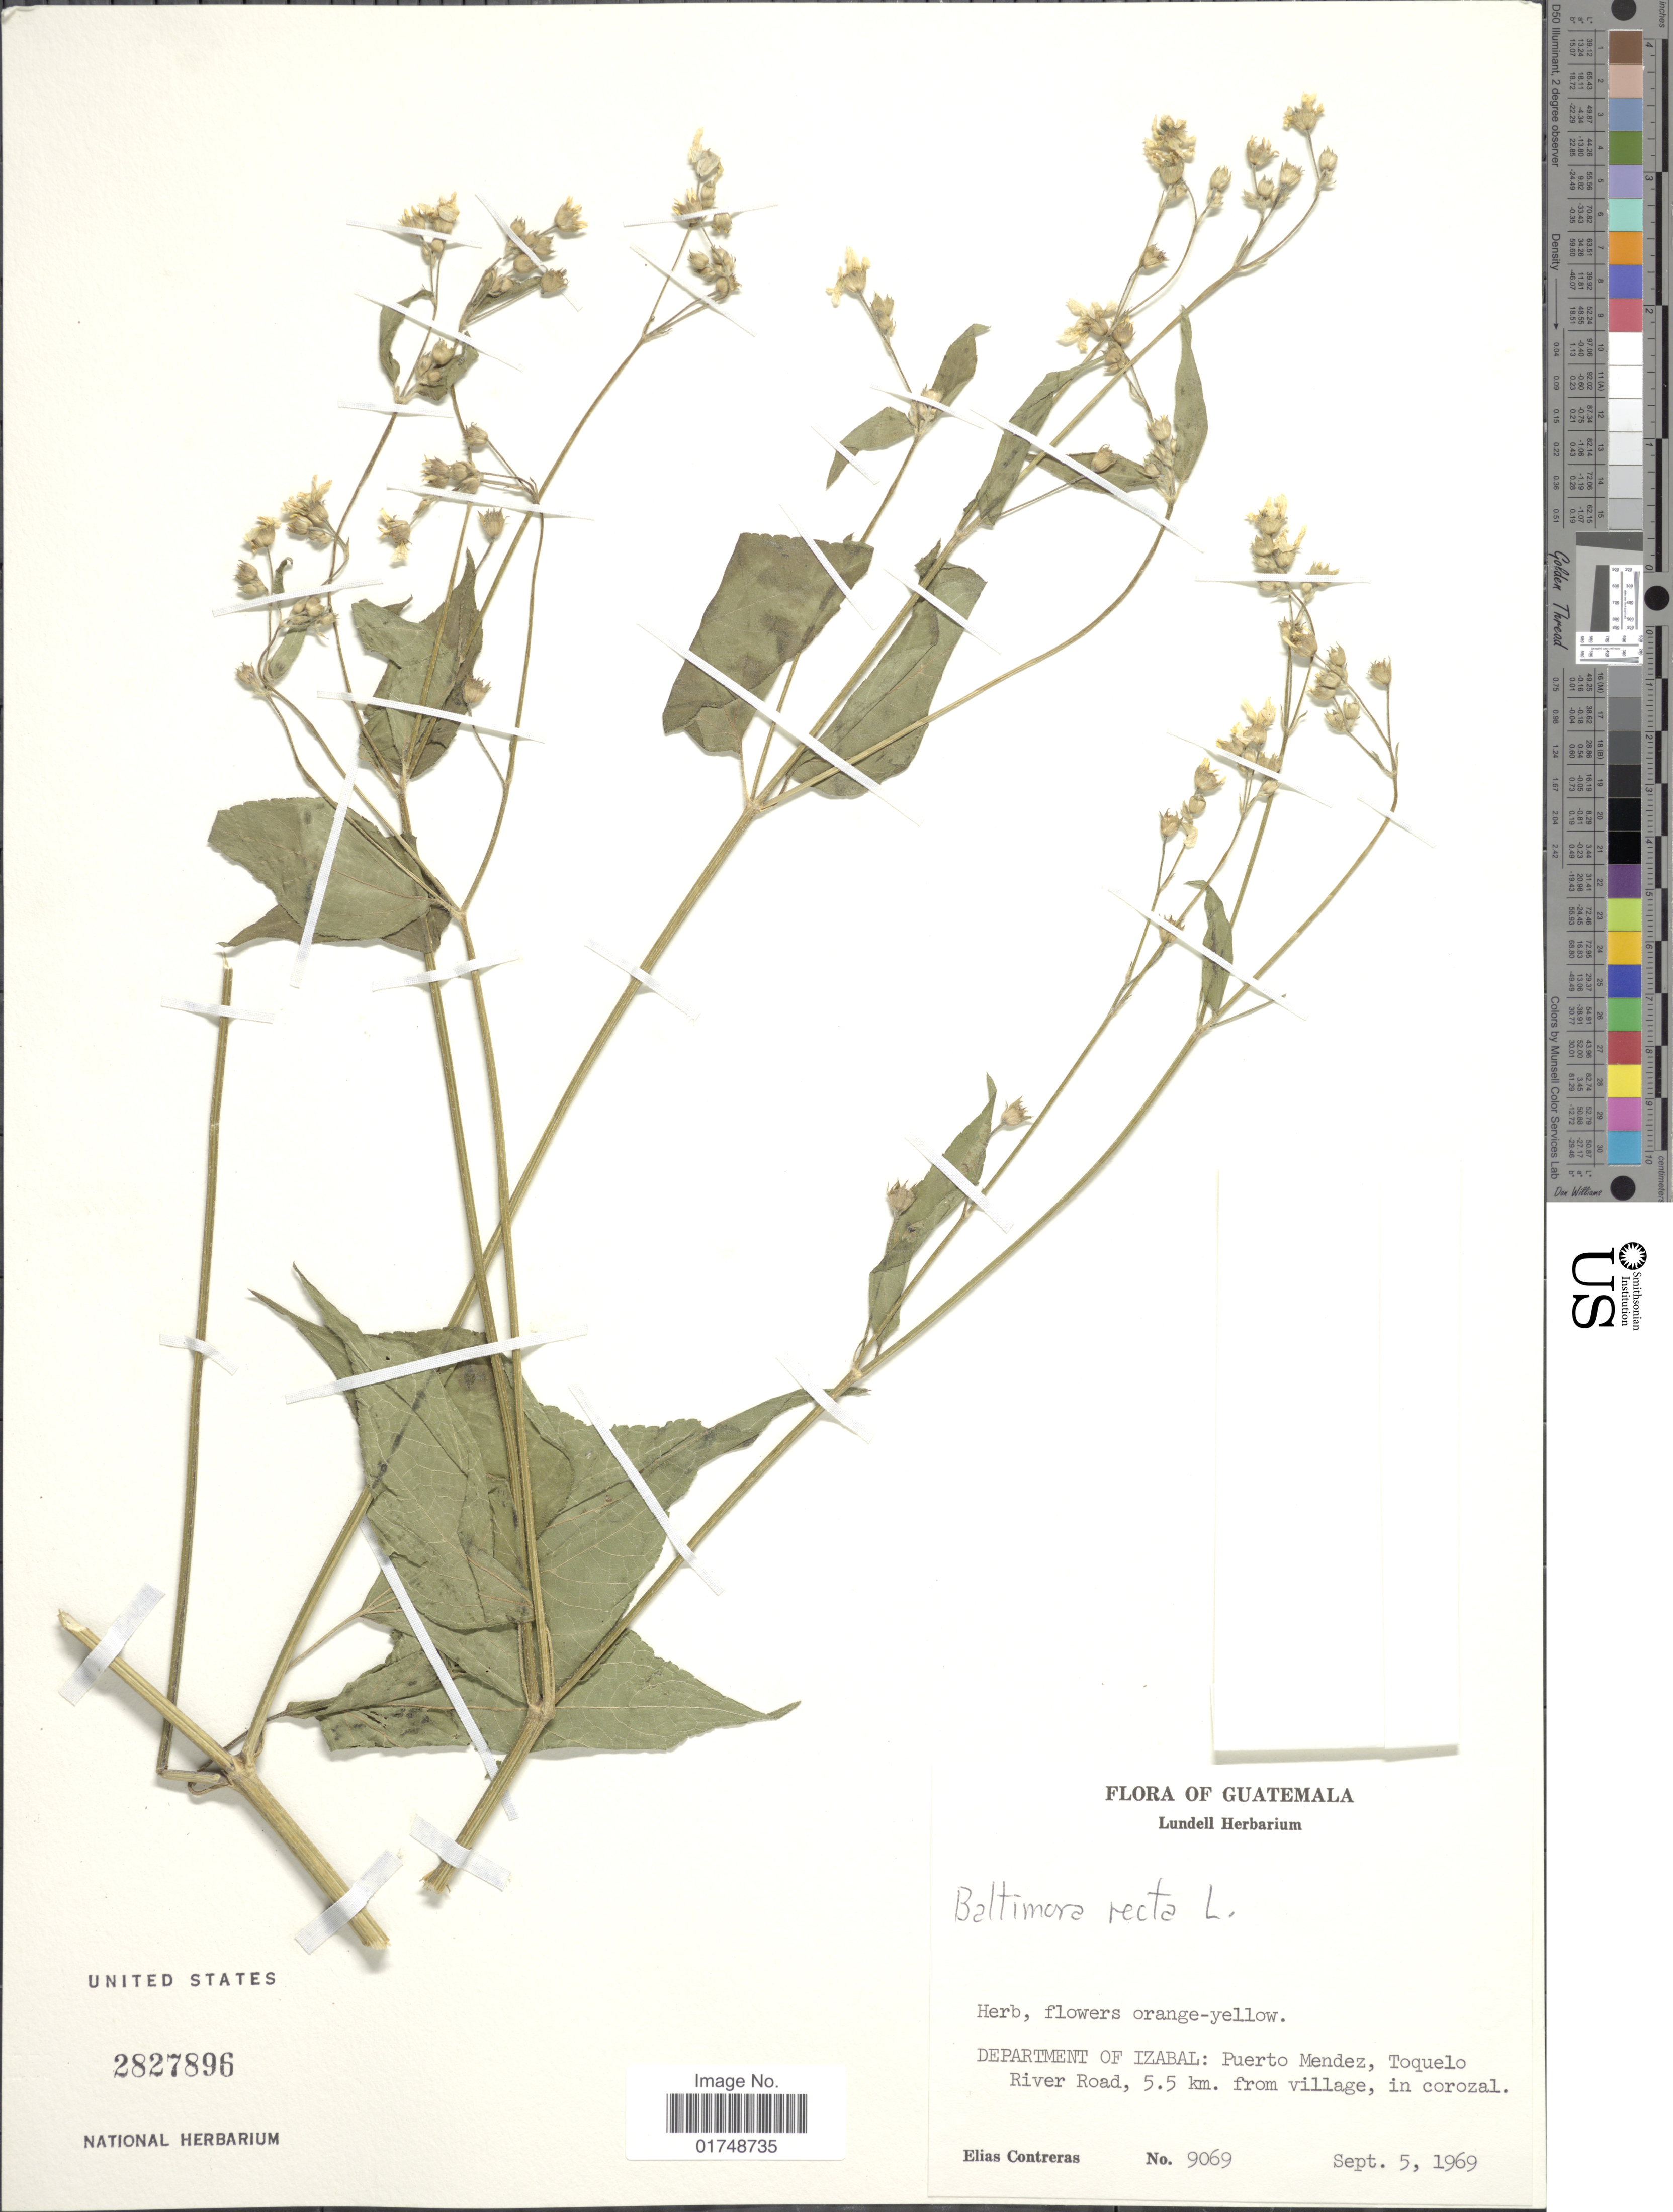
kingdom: Plantae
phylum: Tracheophyta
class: Magnoliopsida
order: Asterales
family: Asteraceae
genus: Baltimora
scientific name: Baltimora recta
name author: L.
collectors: E. Contreras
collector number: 9069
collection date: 1969-09-05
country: Guatemala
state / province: Izabal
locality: Department of Izabal: Puerto Mendez, Toquelo River Road, 5.5. km from village, in corozal.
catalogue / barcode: US 2827896